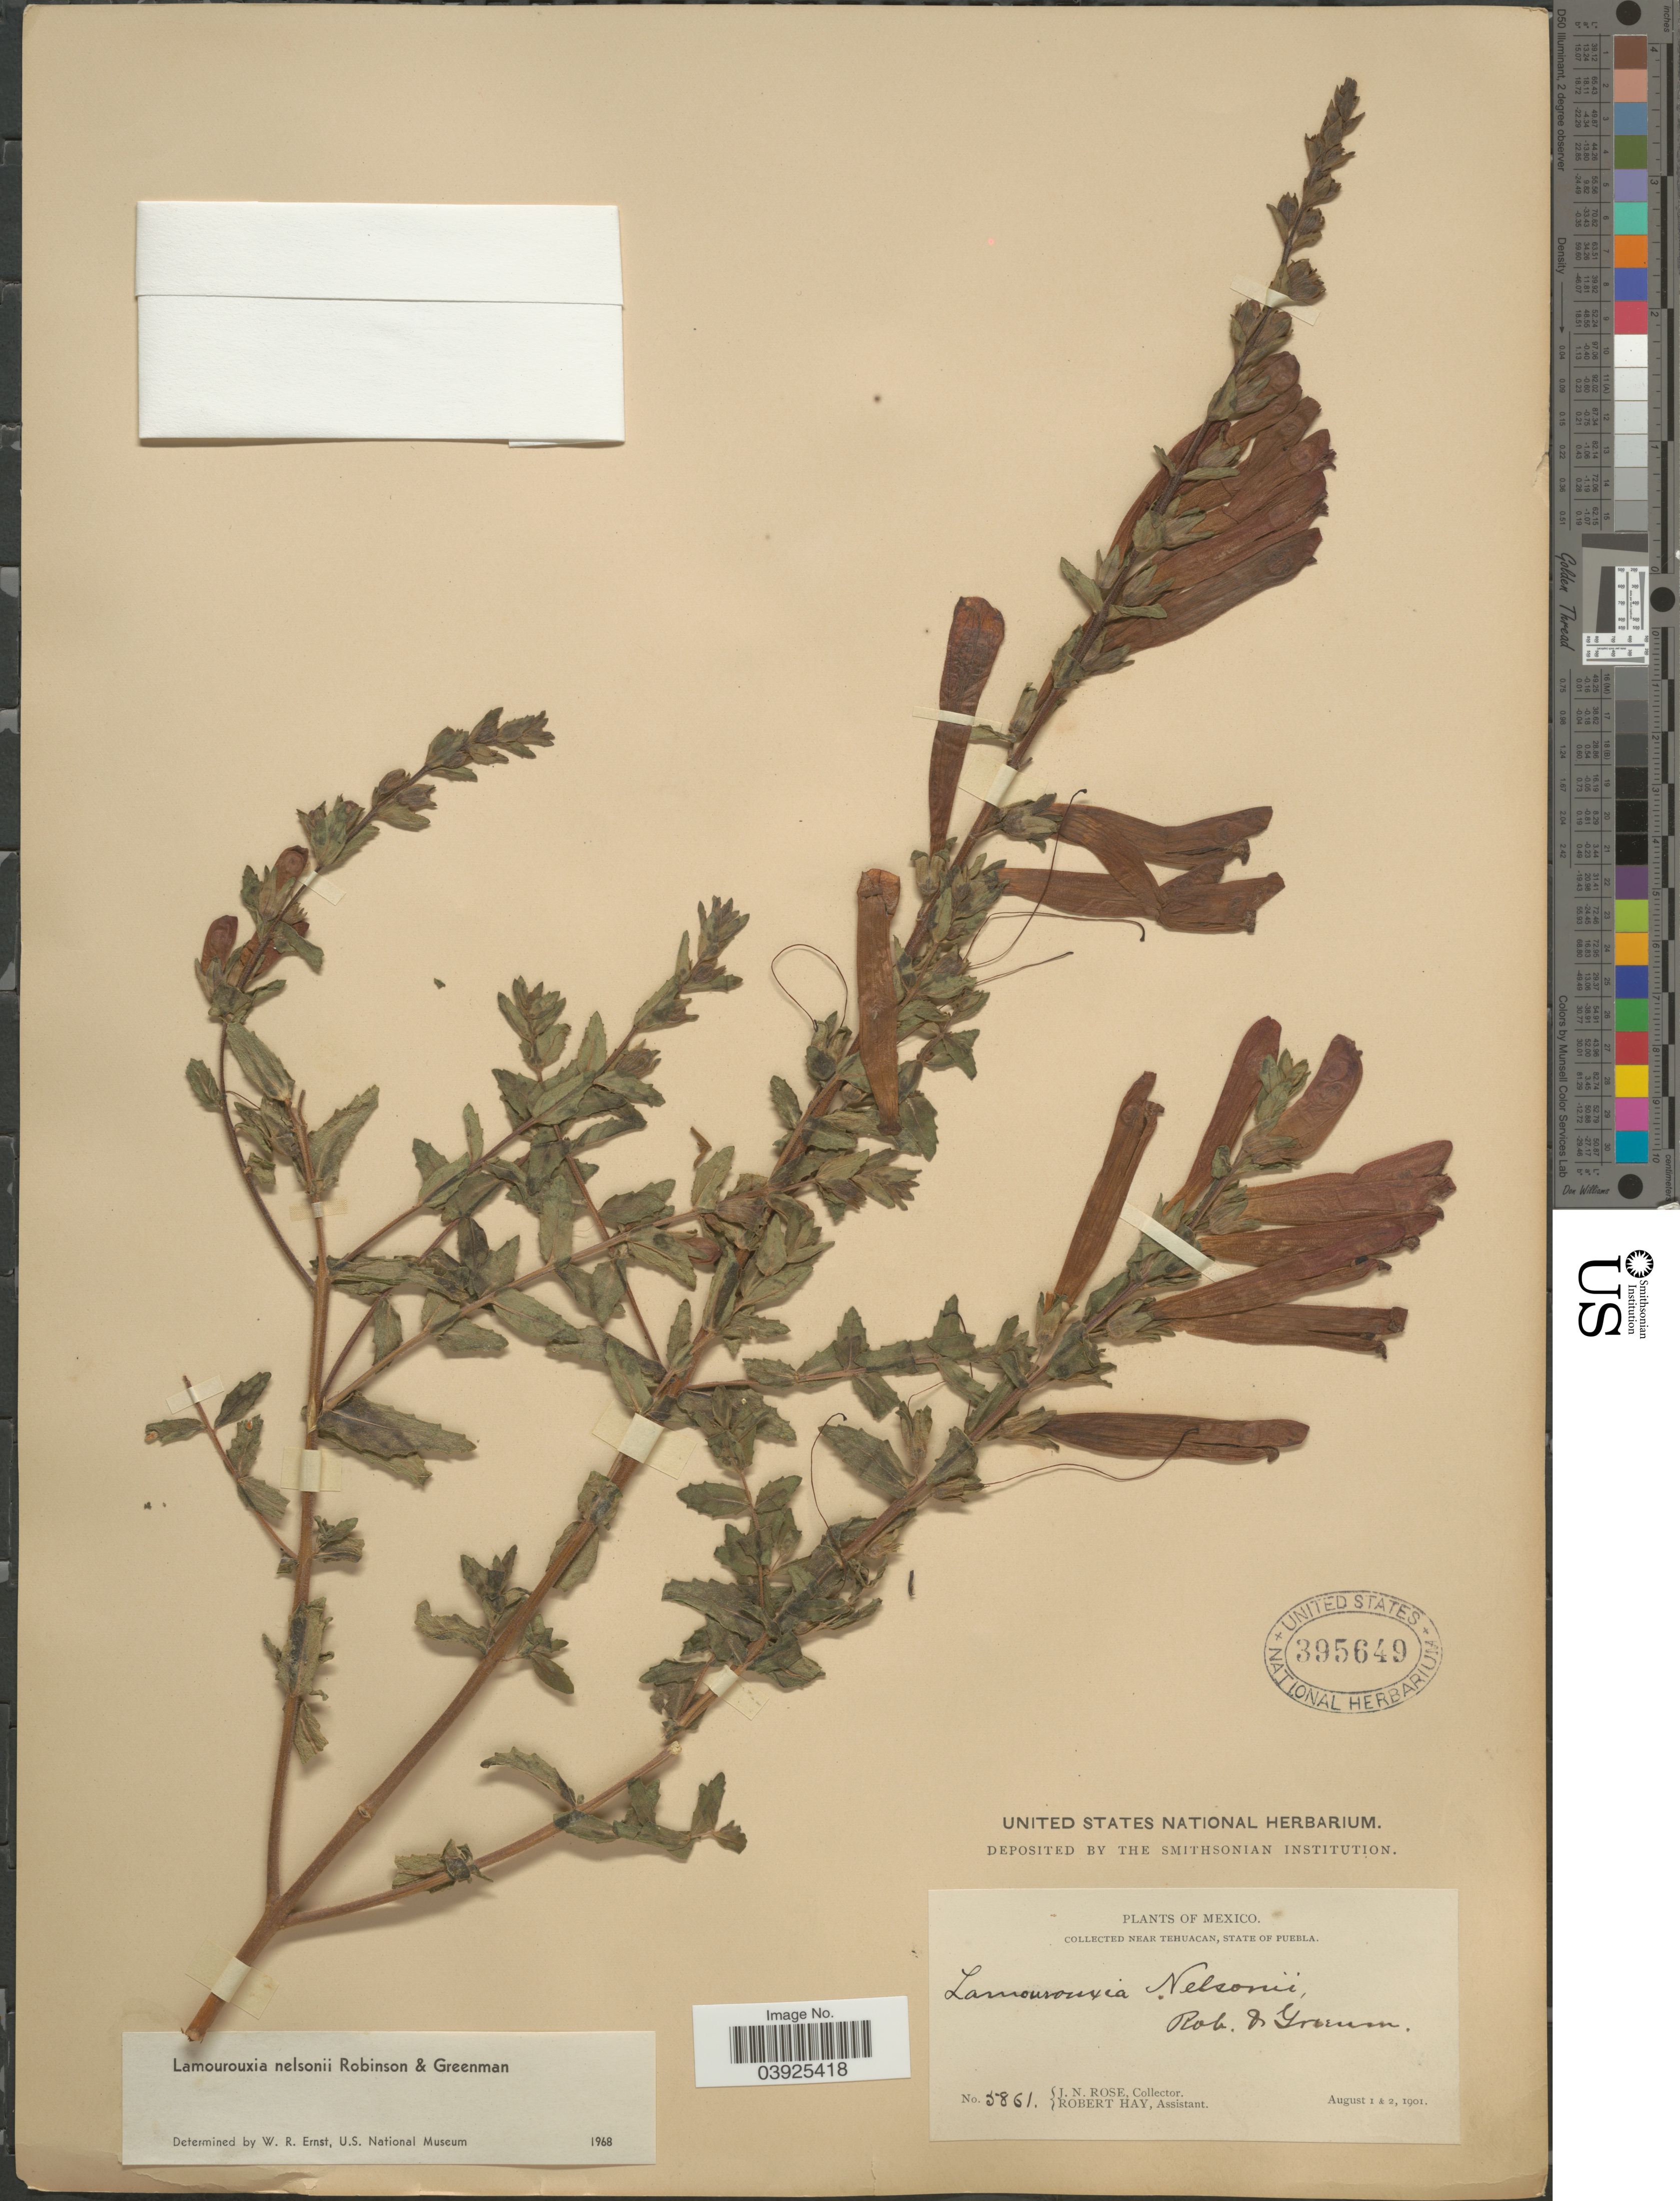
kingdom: Plantae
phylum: Tracheophyta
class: Magnoliopsida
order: Lamiales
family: Orobanchaceae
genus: Lamourouxia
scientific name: Lamourouxia nelsonii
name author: B.L. Rob. & Greenm.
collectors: J. N. Rose & R. Hay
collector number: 5861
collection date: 1901-08-01/1901-08-02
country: Mexico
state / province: Puebla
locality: Near Tehuacan.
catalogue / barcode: US 395649